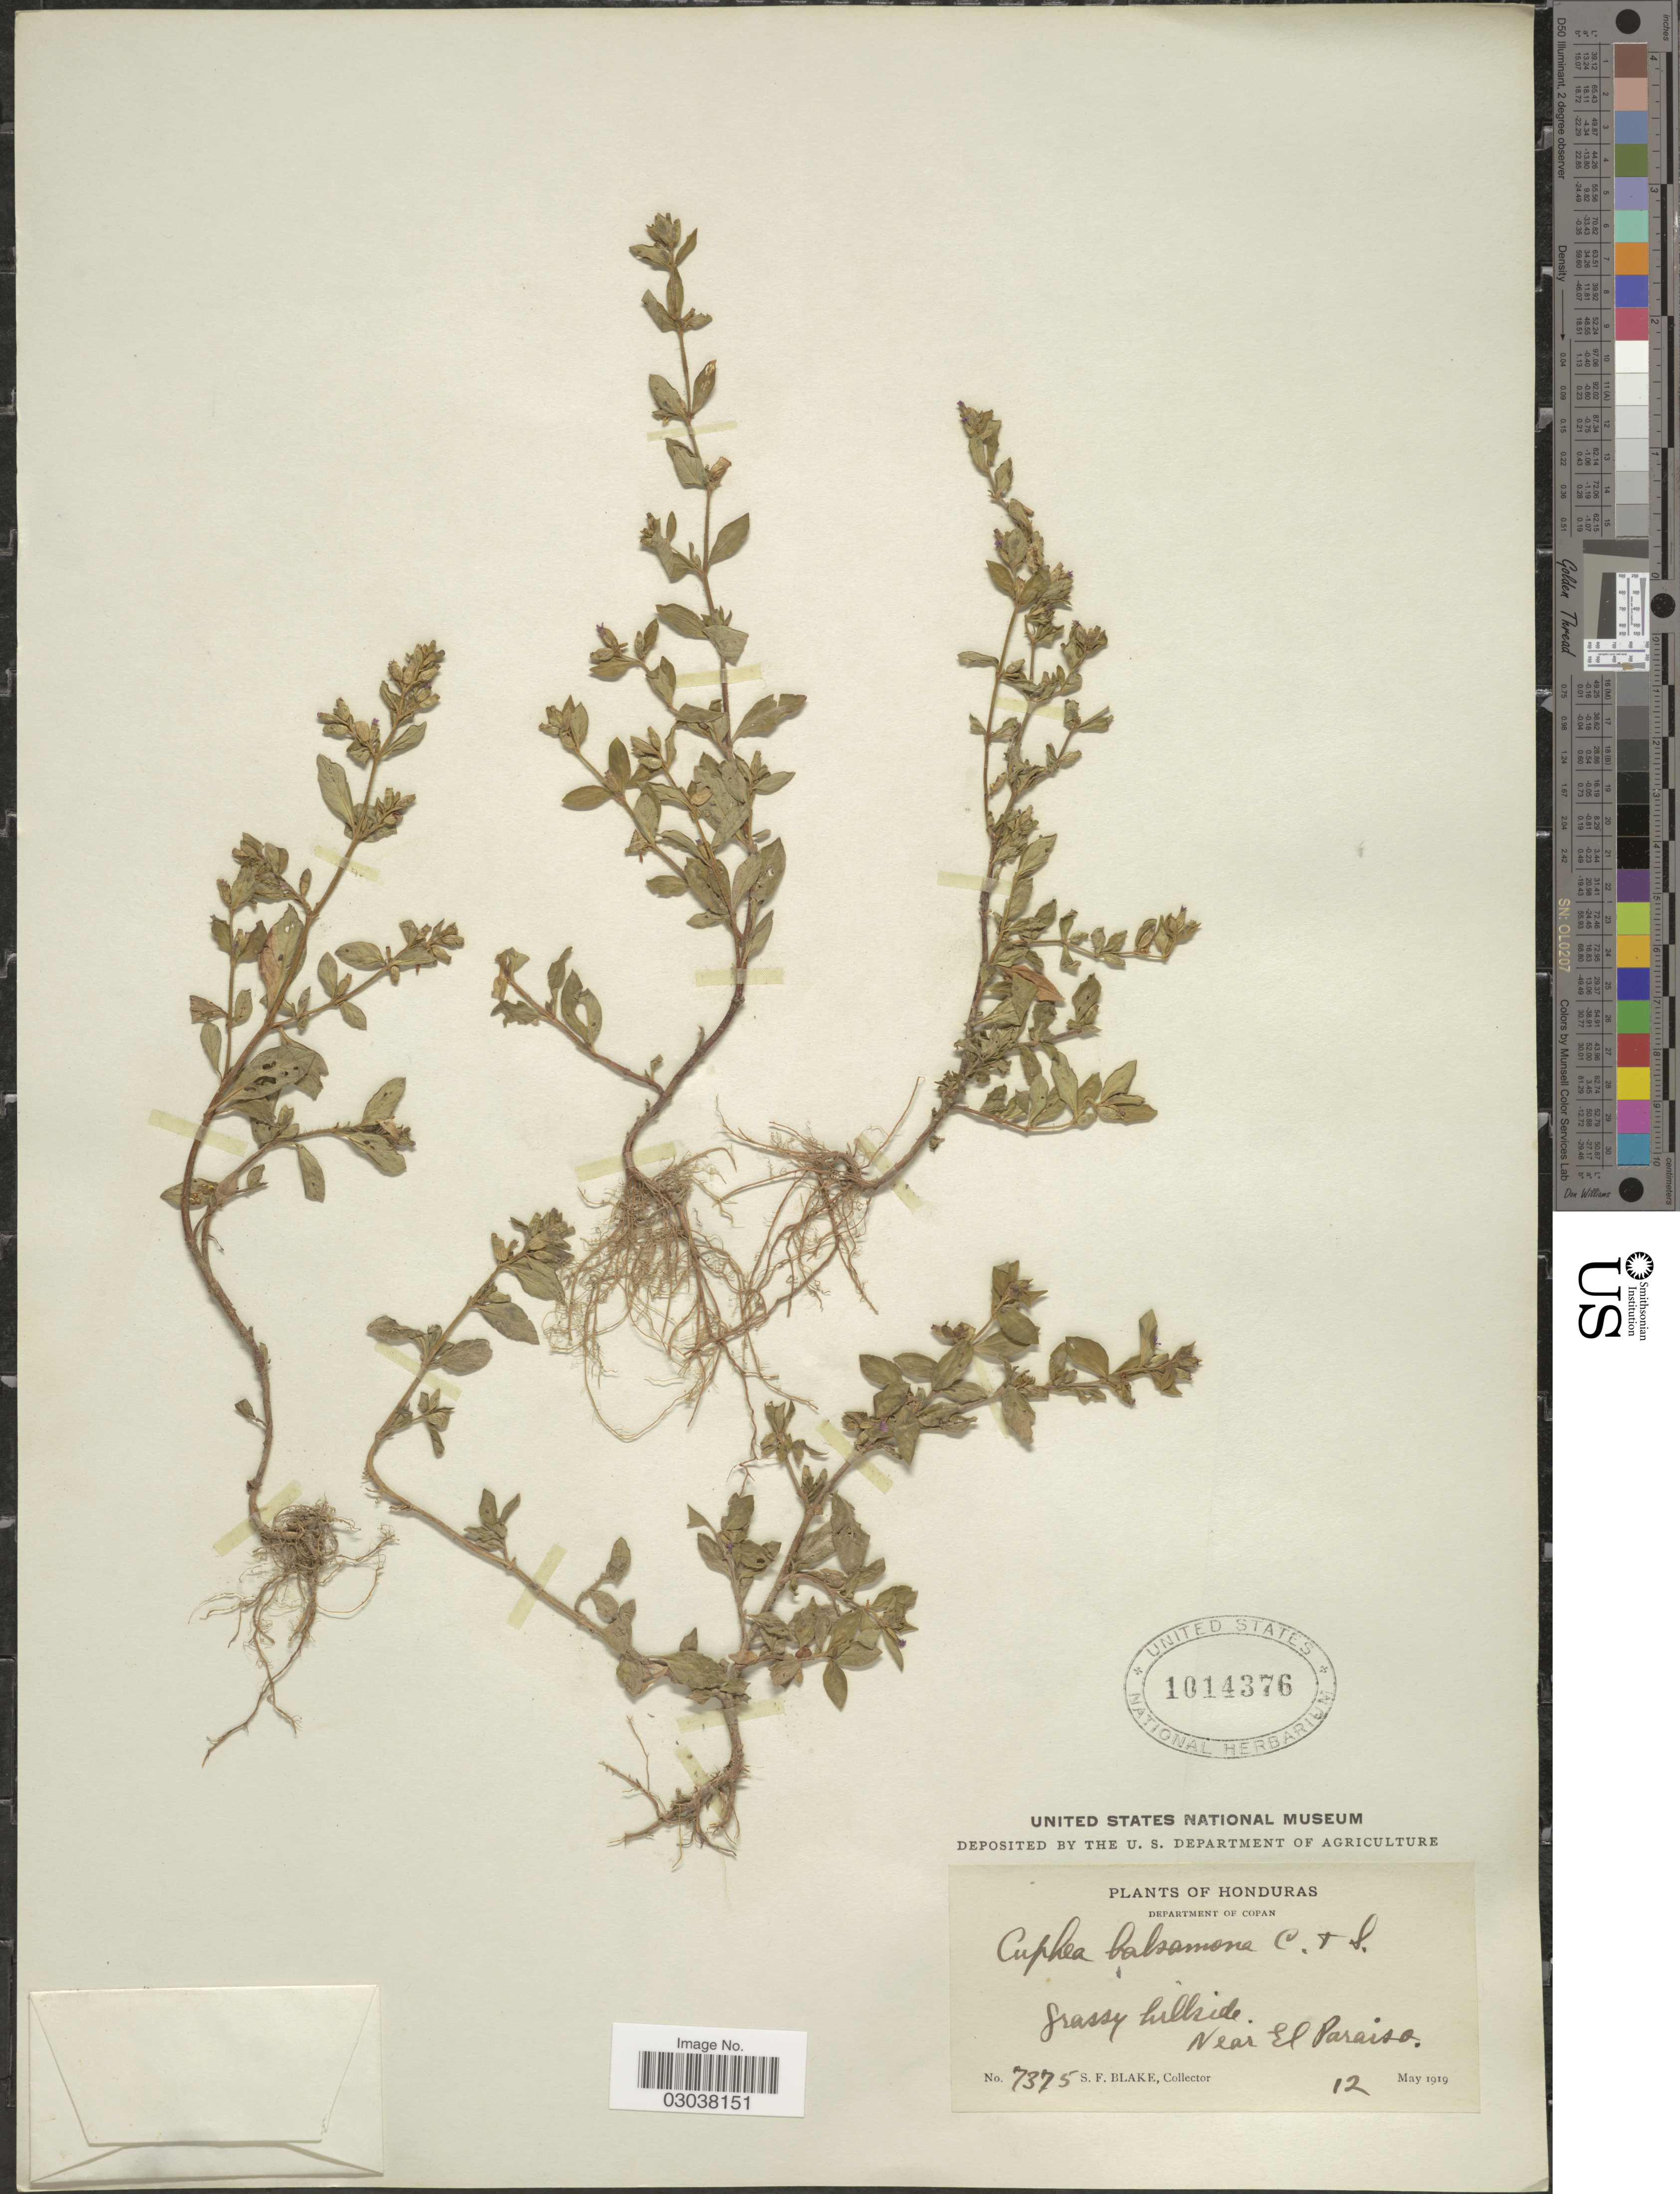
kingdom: Plantae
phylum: Tracheophyta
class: Magnoliopsida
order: Myrtales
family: Lythraceae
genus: Cuphea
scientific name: Cuphea carthagenensis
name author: (Jacq.) J.F. Macbr.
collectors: S. Blake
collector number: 7375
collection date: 1919-05-12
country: Honduras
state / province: Copán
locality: Department of Copan. Near El Paraiso.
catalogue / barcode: US 1014376